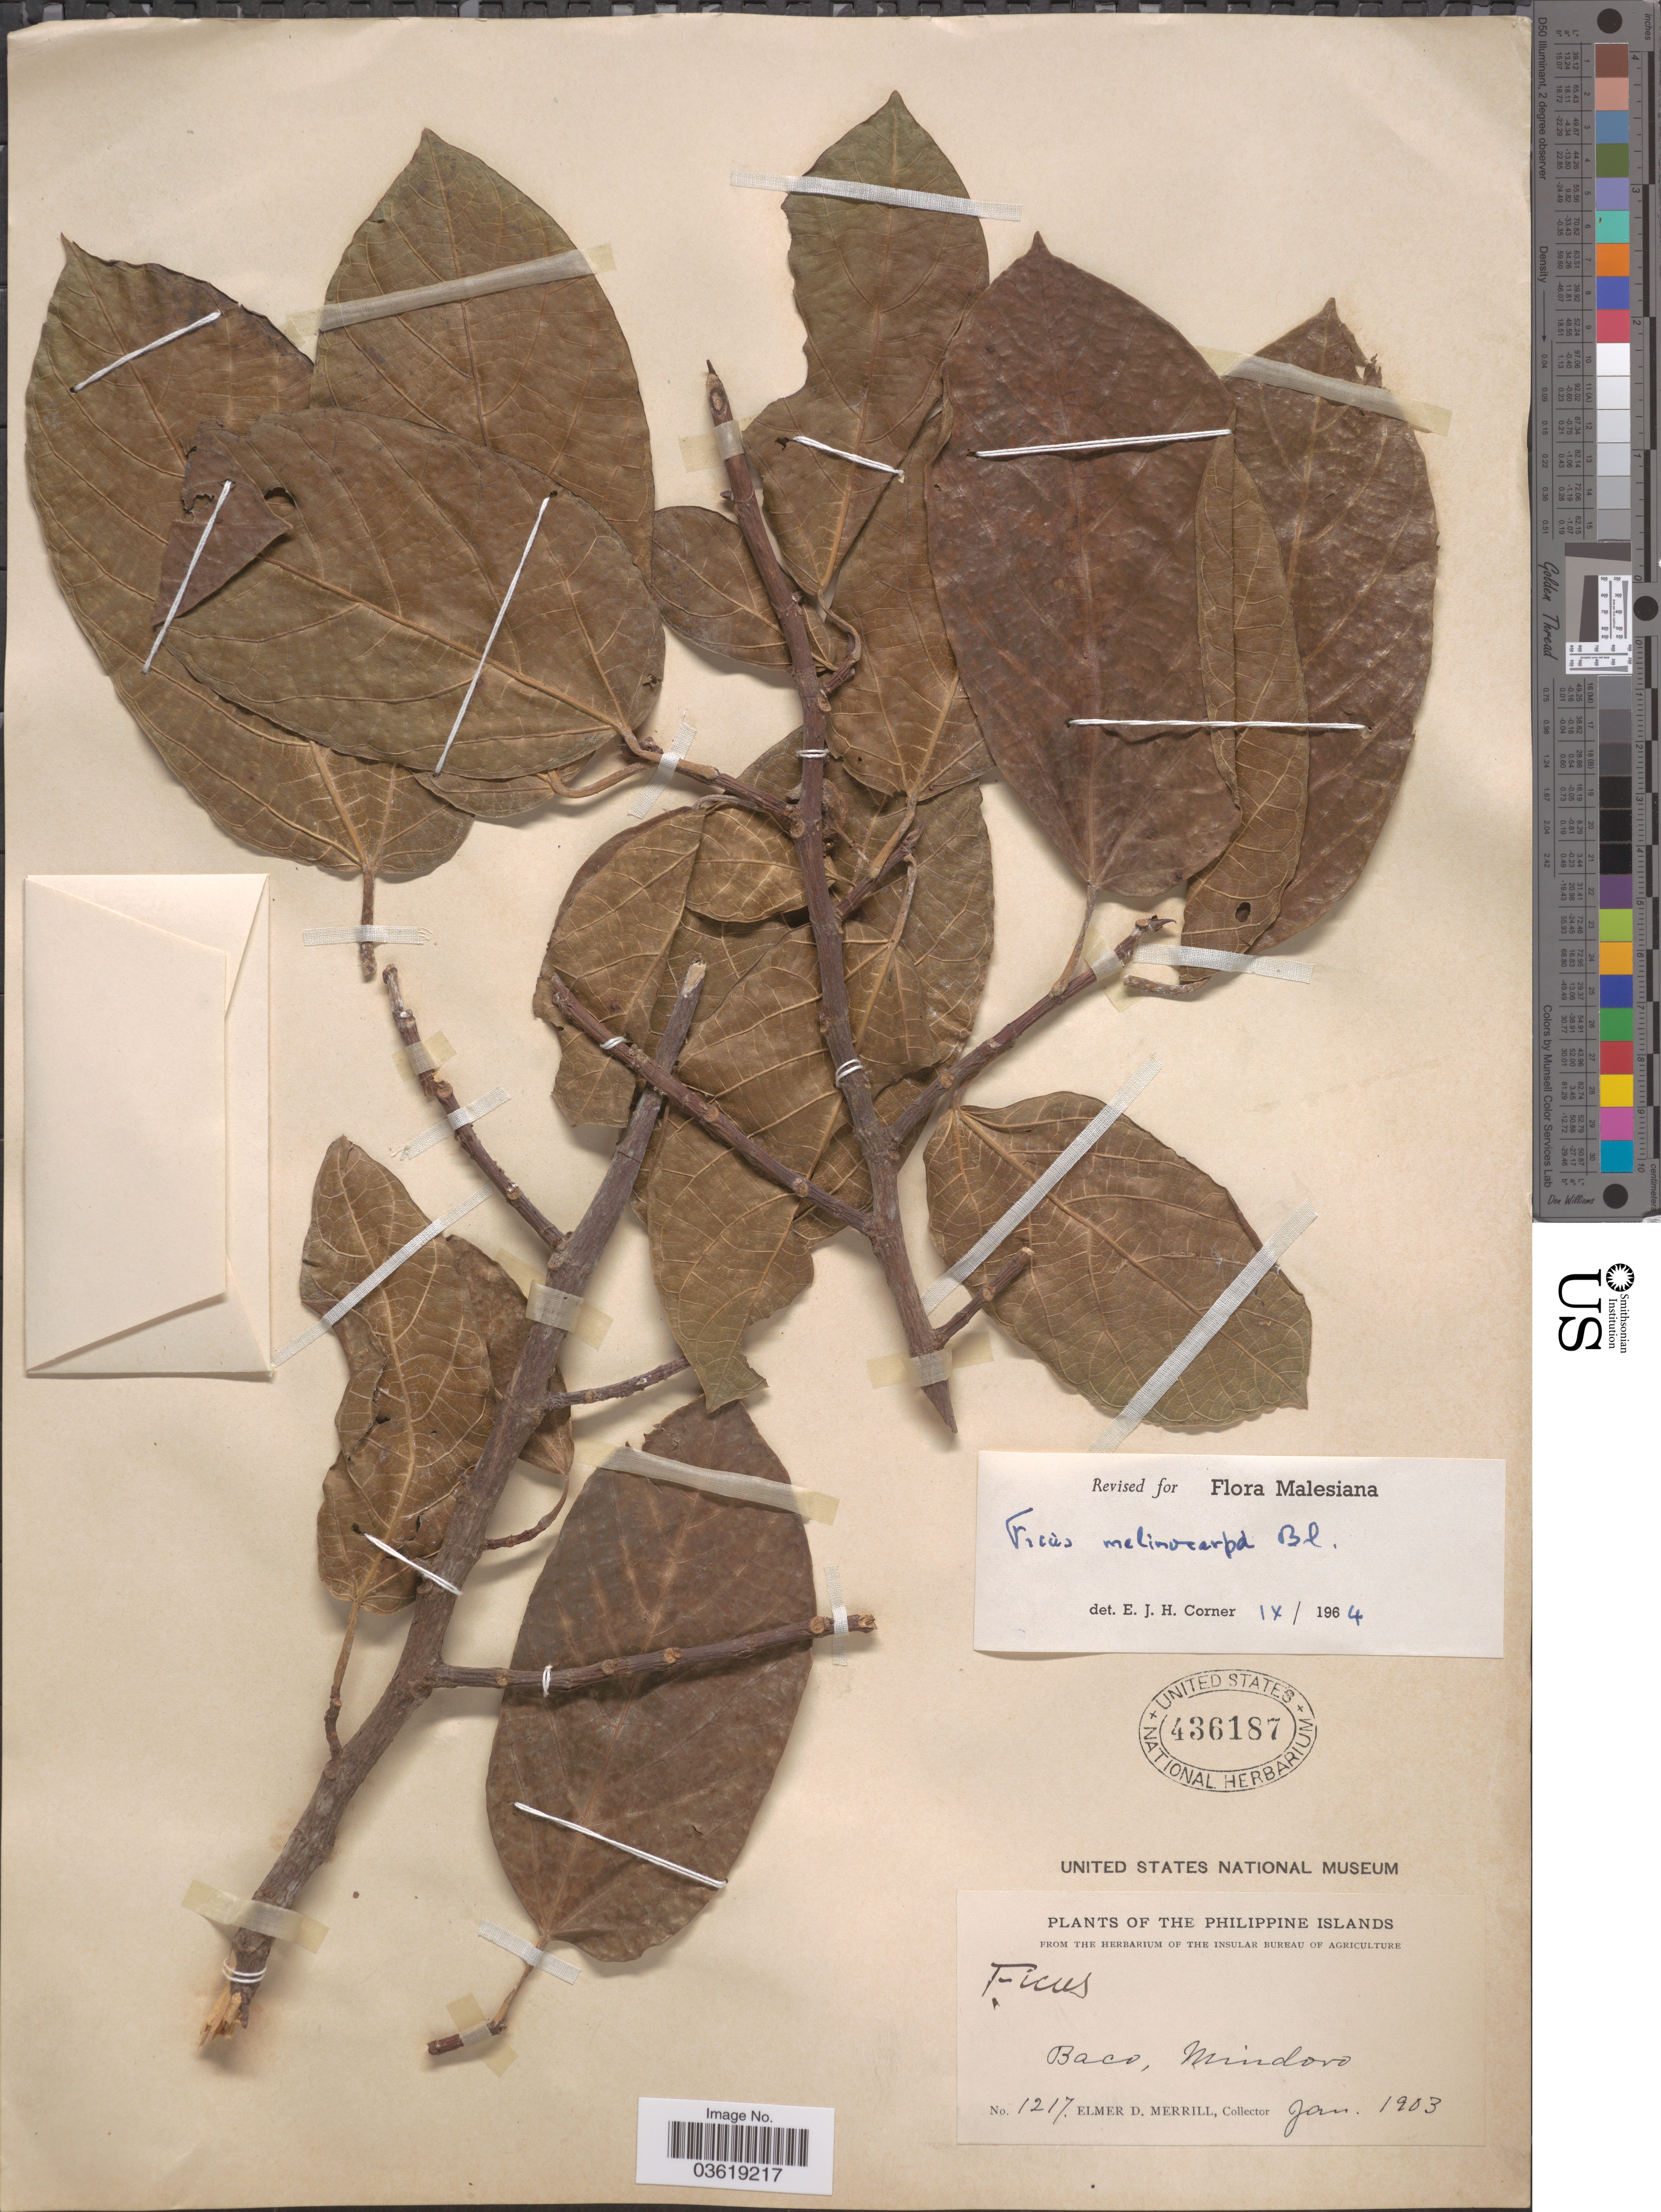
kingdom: Plantae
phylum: Tracheophyta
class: Magnoliopsida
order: Rosales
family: Moraceae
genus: Ficus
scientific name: Ficus melinocarpa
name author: Blume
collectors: E. D. Merrill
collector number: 1217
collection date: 1903-01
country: Philippines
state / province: Mimaropa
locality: The Philippine Islands. Baco, Mindoro.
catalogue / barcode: US 436187